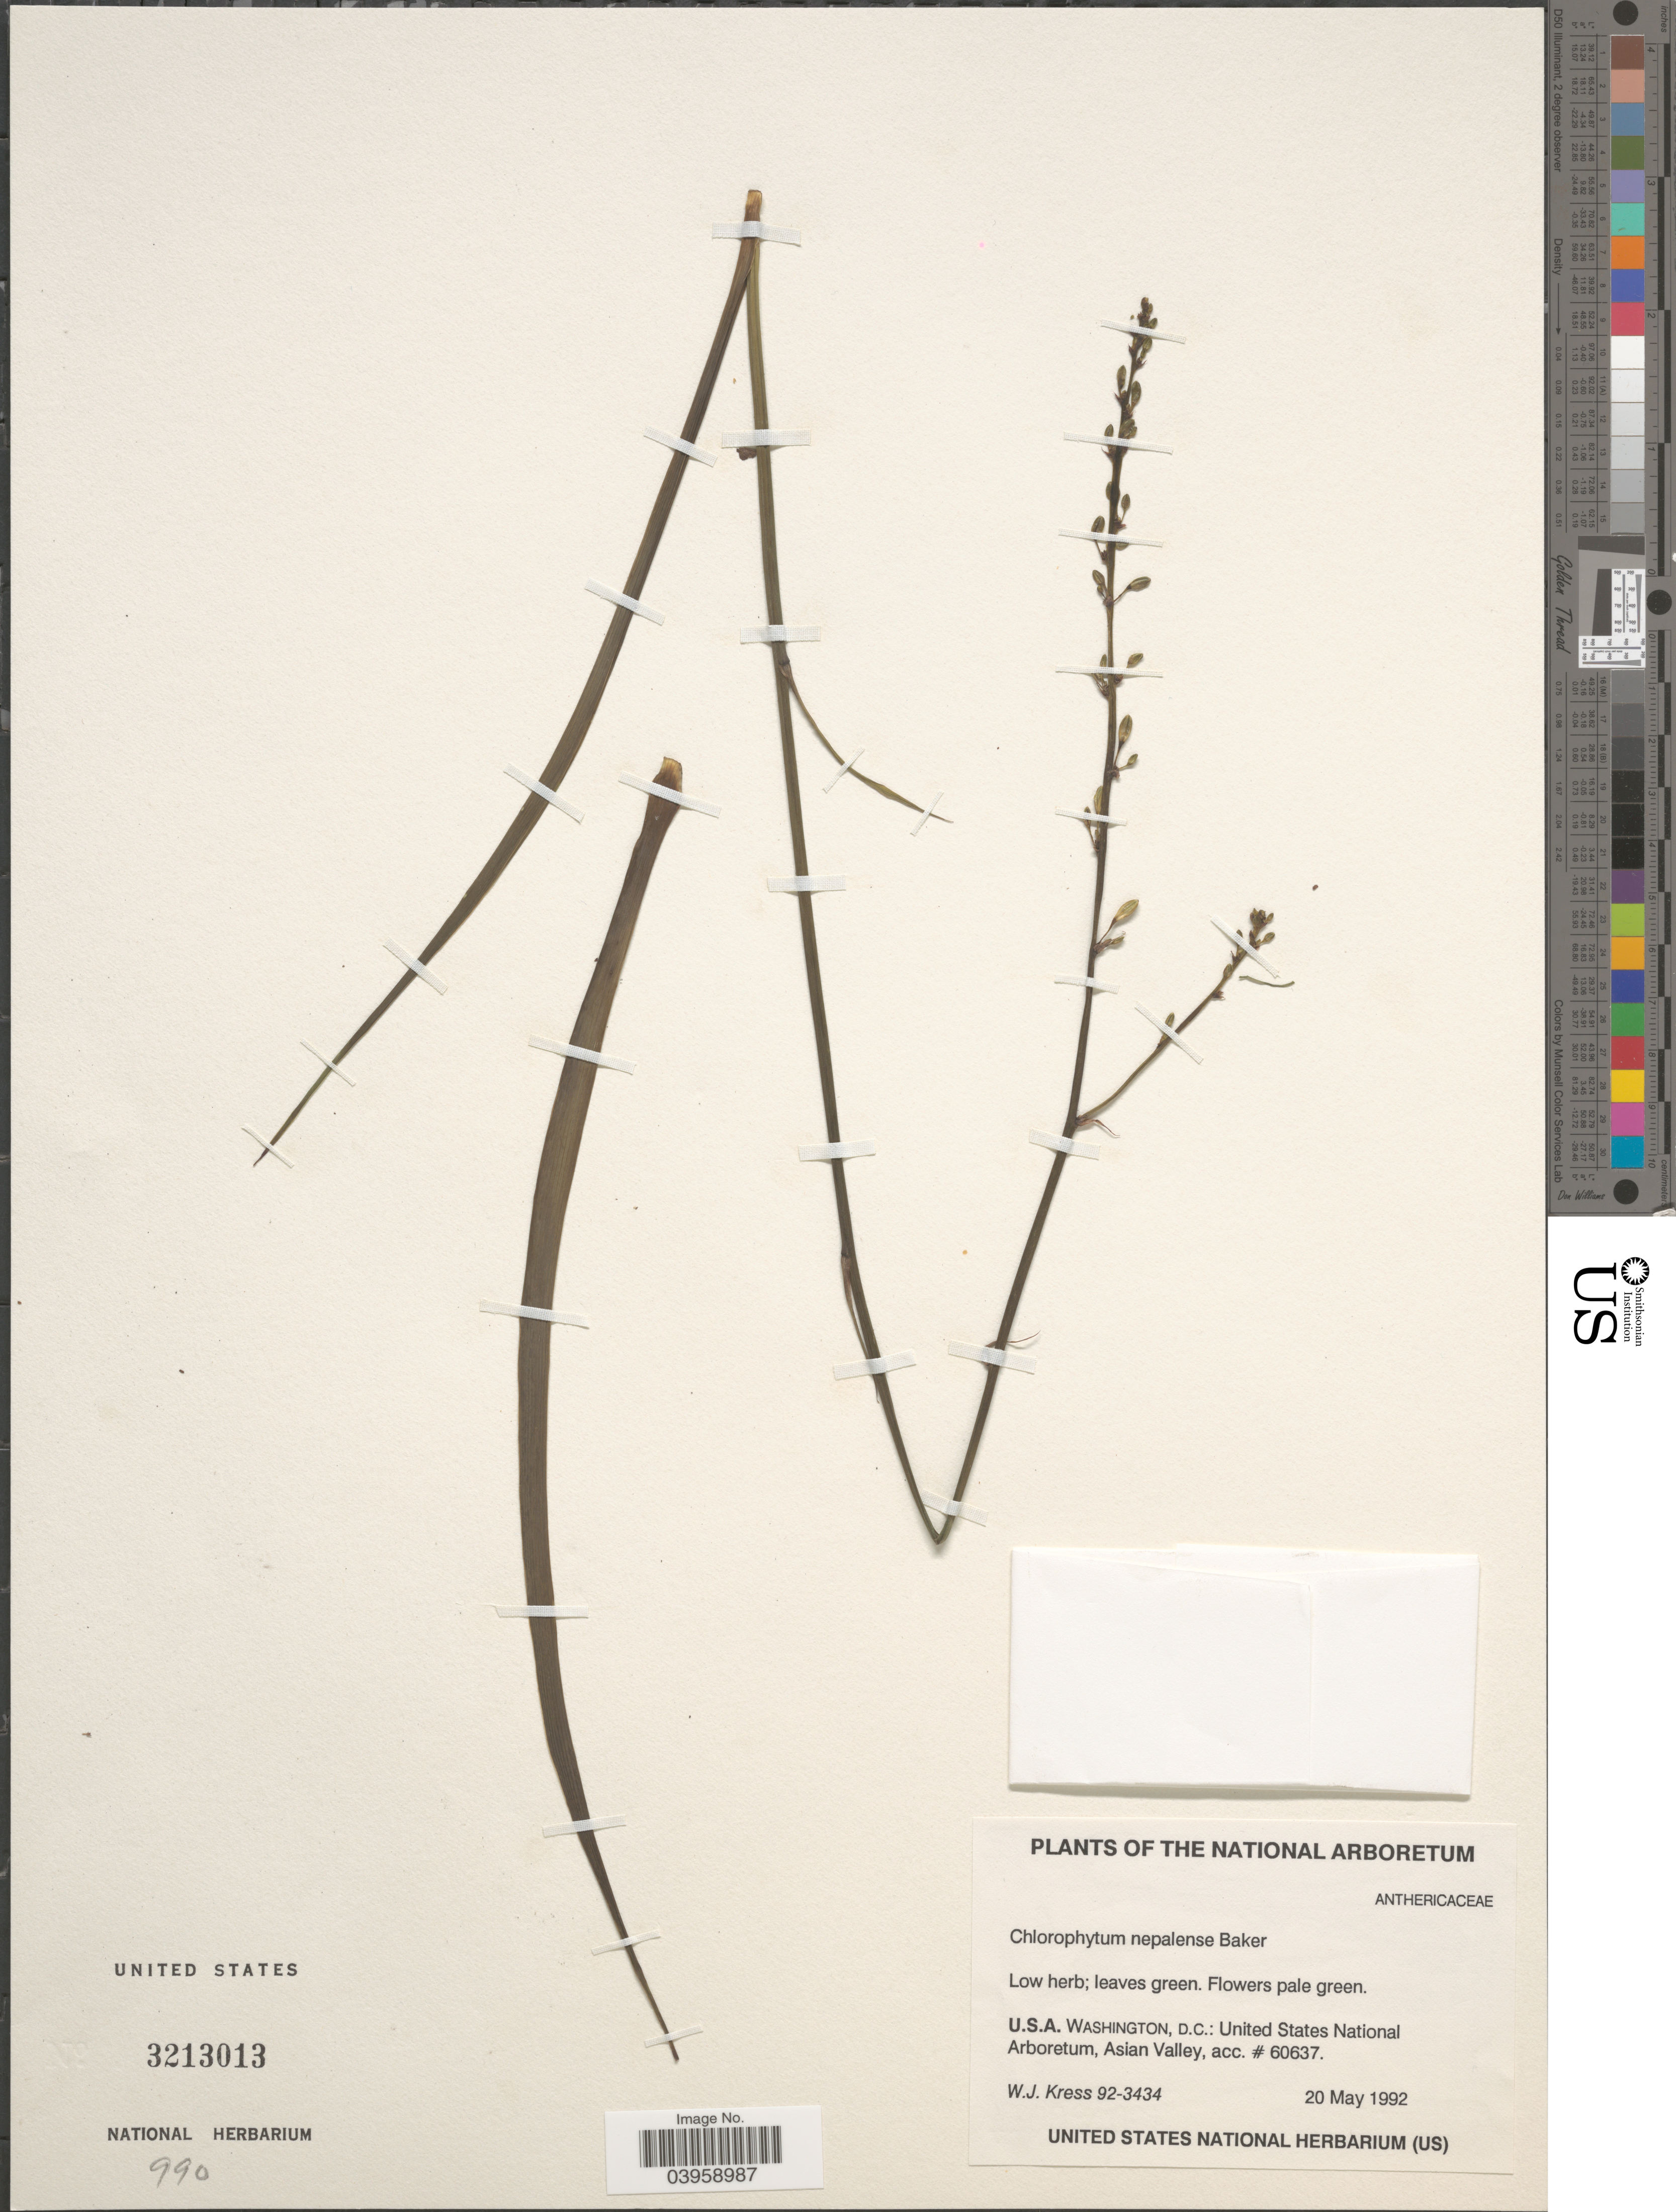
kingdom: Plantae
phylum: Tracheophyta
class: Liliopsida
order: Asparagales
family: Asparagaceae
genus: Chlorophytum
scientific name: Chlorophytum nepalense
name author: (Lindl.) Baker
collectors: W. J. Kress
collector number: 92-3434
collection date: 1992-05-20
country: United States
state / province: Washington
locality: Washington, D.C.: United States National Arboretum, Asian Valley.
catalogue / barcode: US 3213013